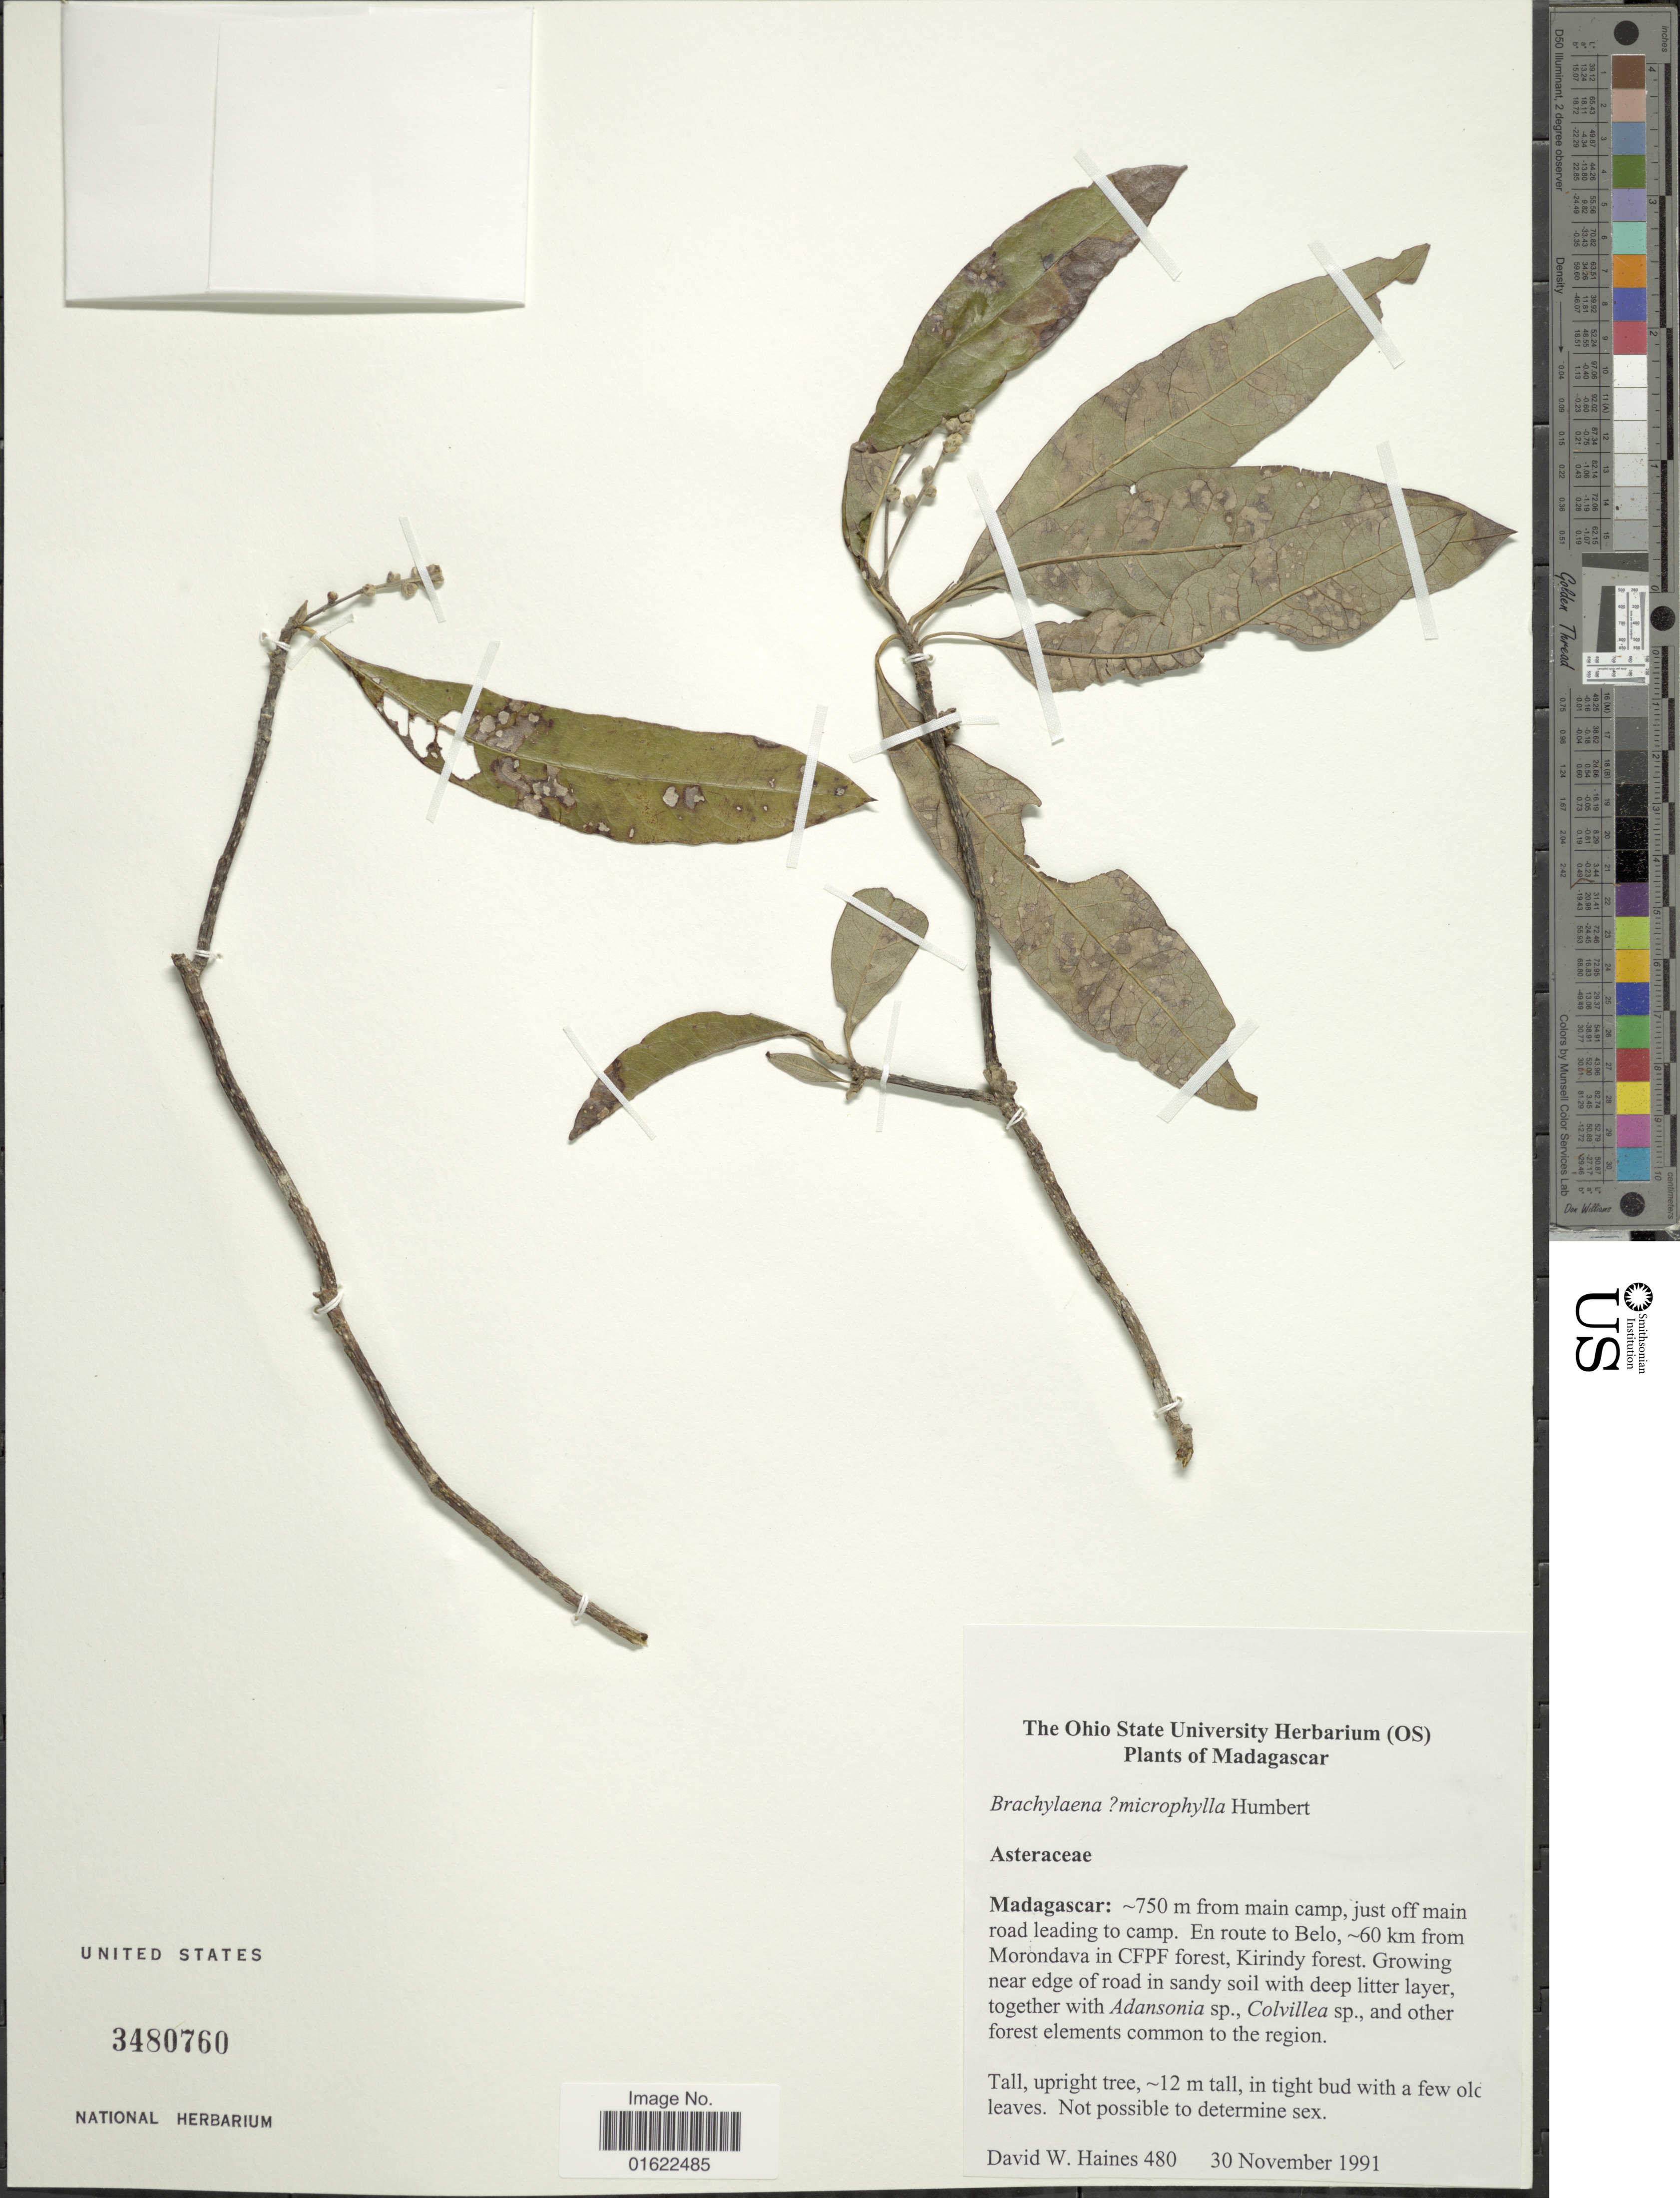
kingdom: Plantae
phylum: Tracheophyta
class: Magnoliopsida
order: Asterales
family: Asteraceae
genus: Brachylaena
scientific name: Brachylaena microphylla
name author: Humbert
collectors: D. Haines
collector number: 480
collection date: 1991-11-30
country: Madagascar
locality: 750 m from main camp, just off main road leading to camp, En route to Belo, 60 km from Morondava in CFPF forest, Kirindy forest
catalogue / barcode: US 3480760